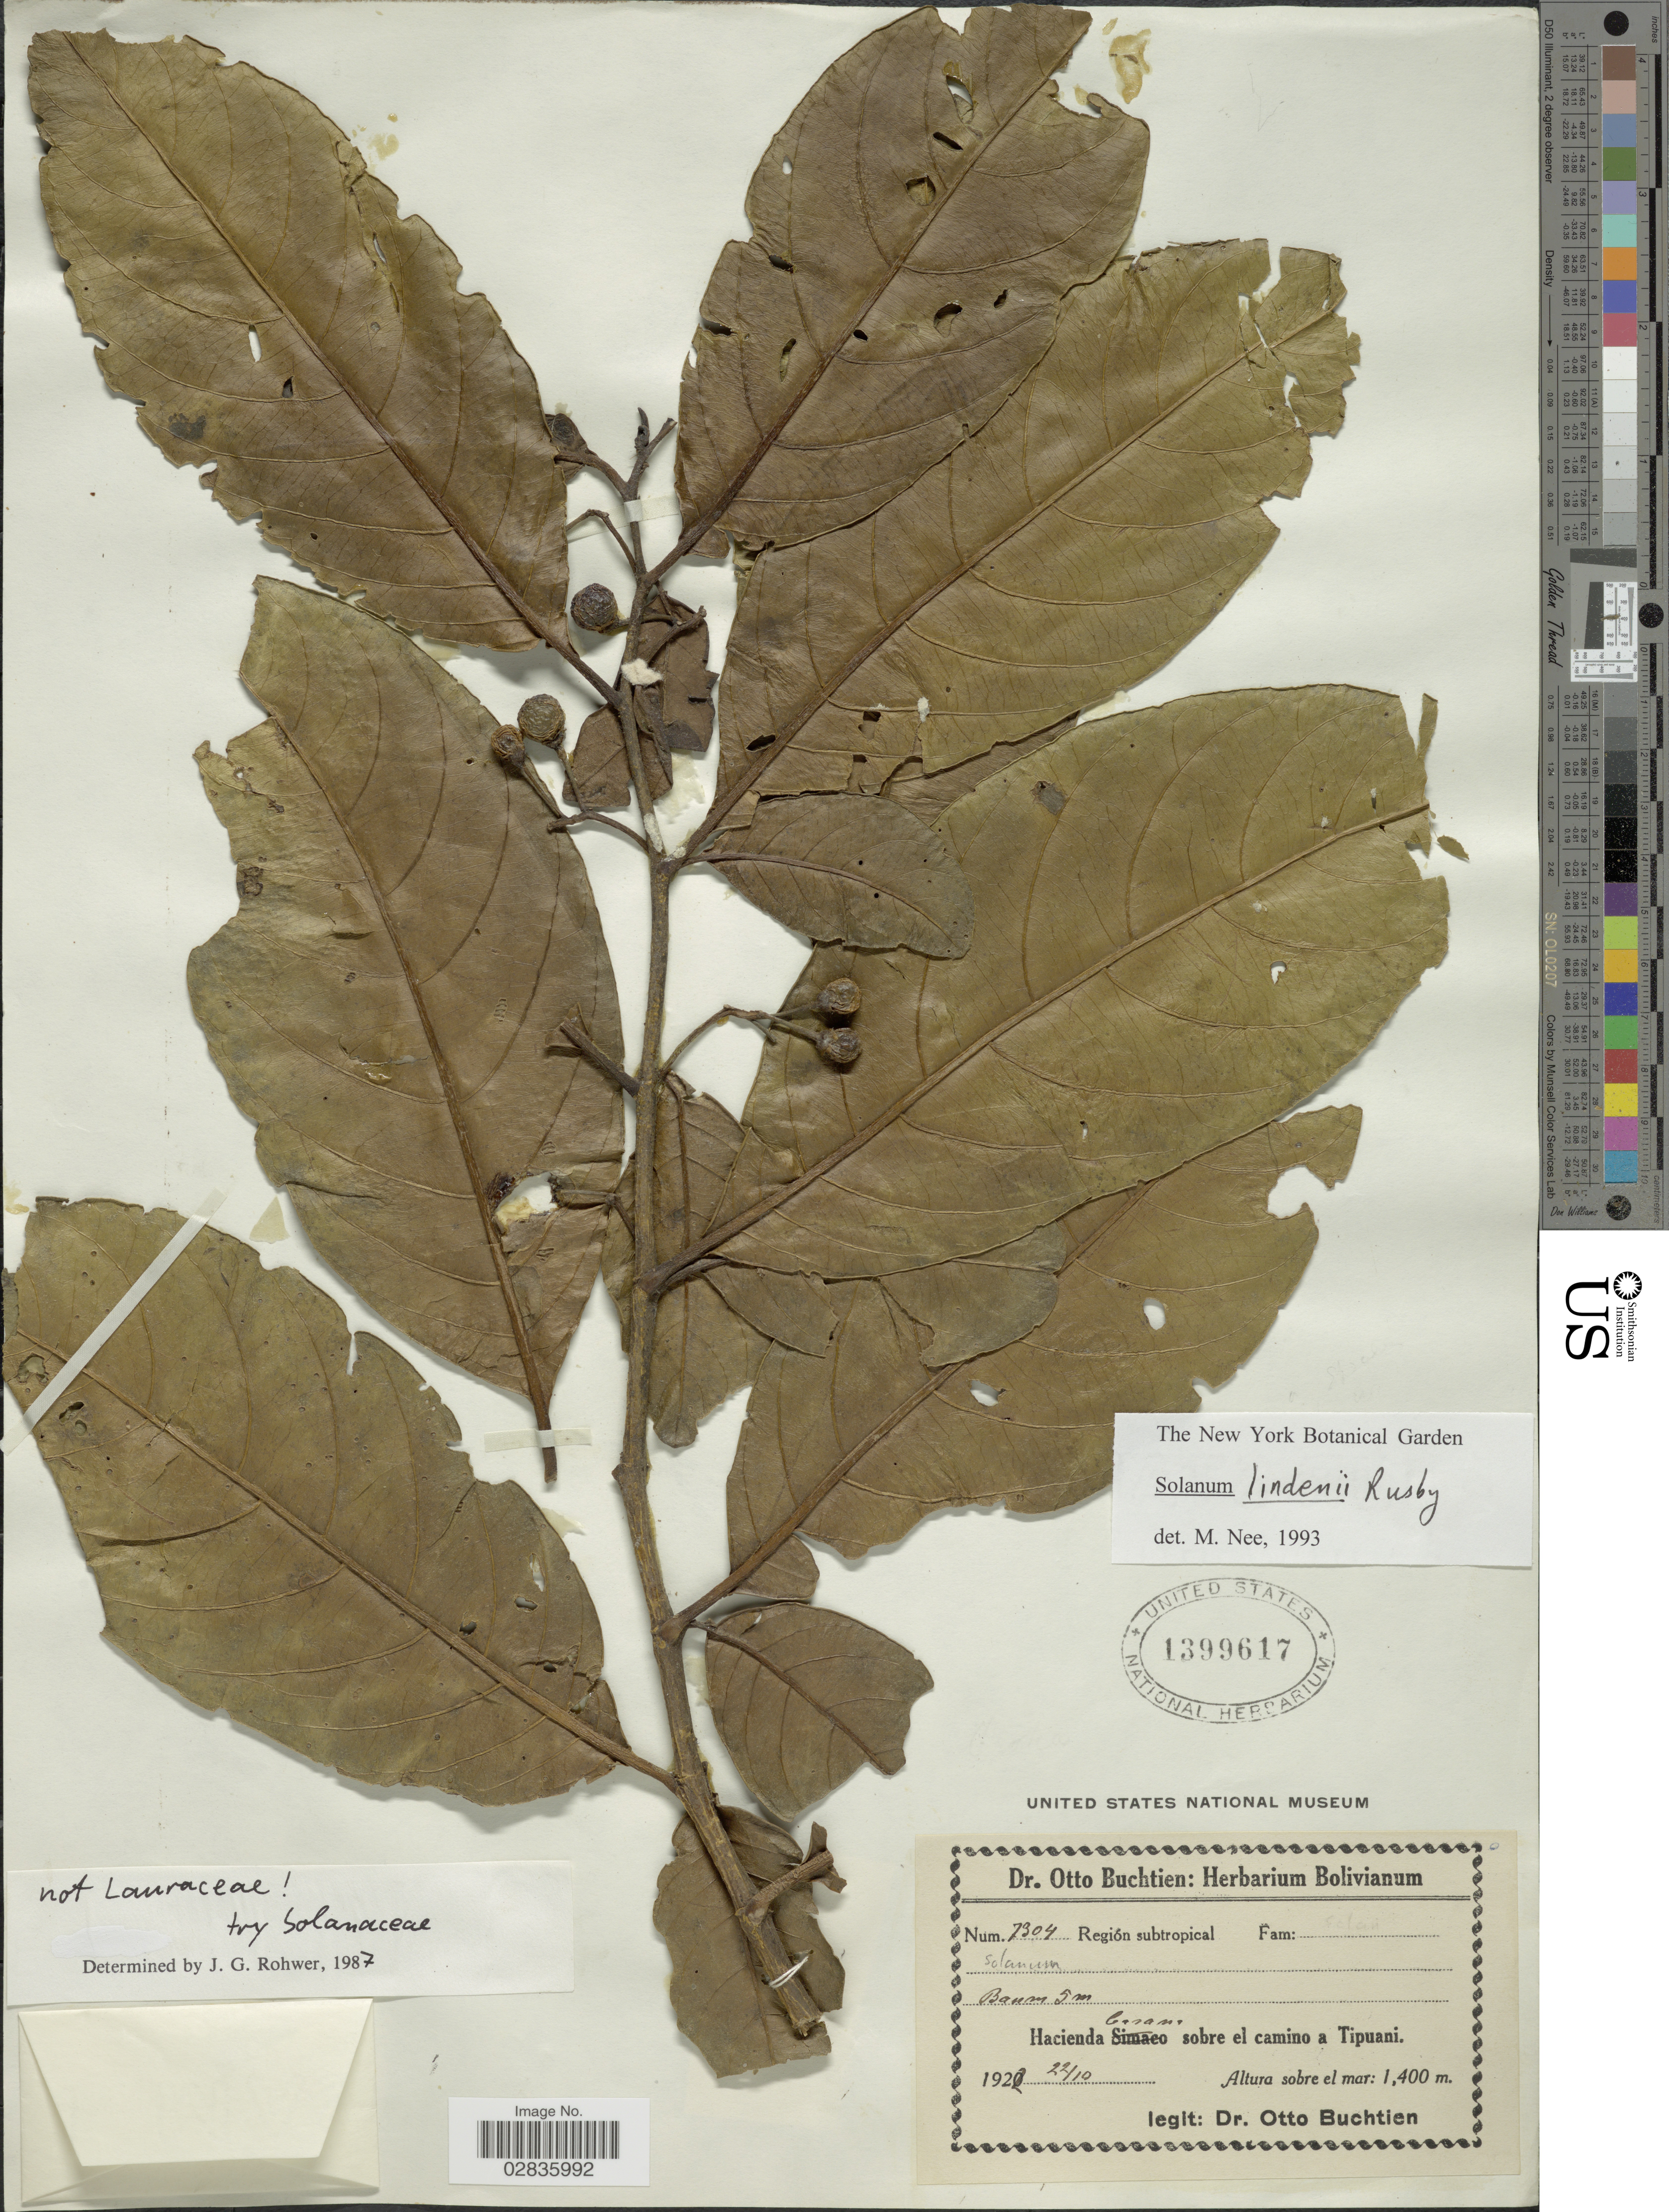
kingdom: Plantae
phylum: Tracheophyta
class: Magnoliopsida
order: Solanales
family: Solanaceae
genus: Solanum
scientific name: Solanum lindenii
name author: Rusby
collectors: O. Buchtien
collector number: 7304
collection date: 1922-10-22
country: Bolivia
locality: Hacienda Casana sobre el camino a Tipuani.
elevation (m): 1400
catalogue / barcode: US 1399617